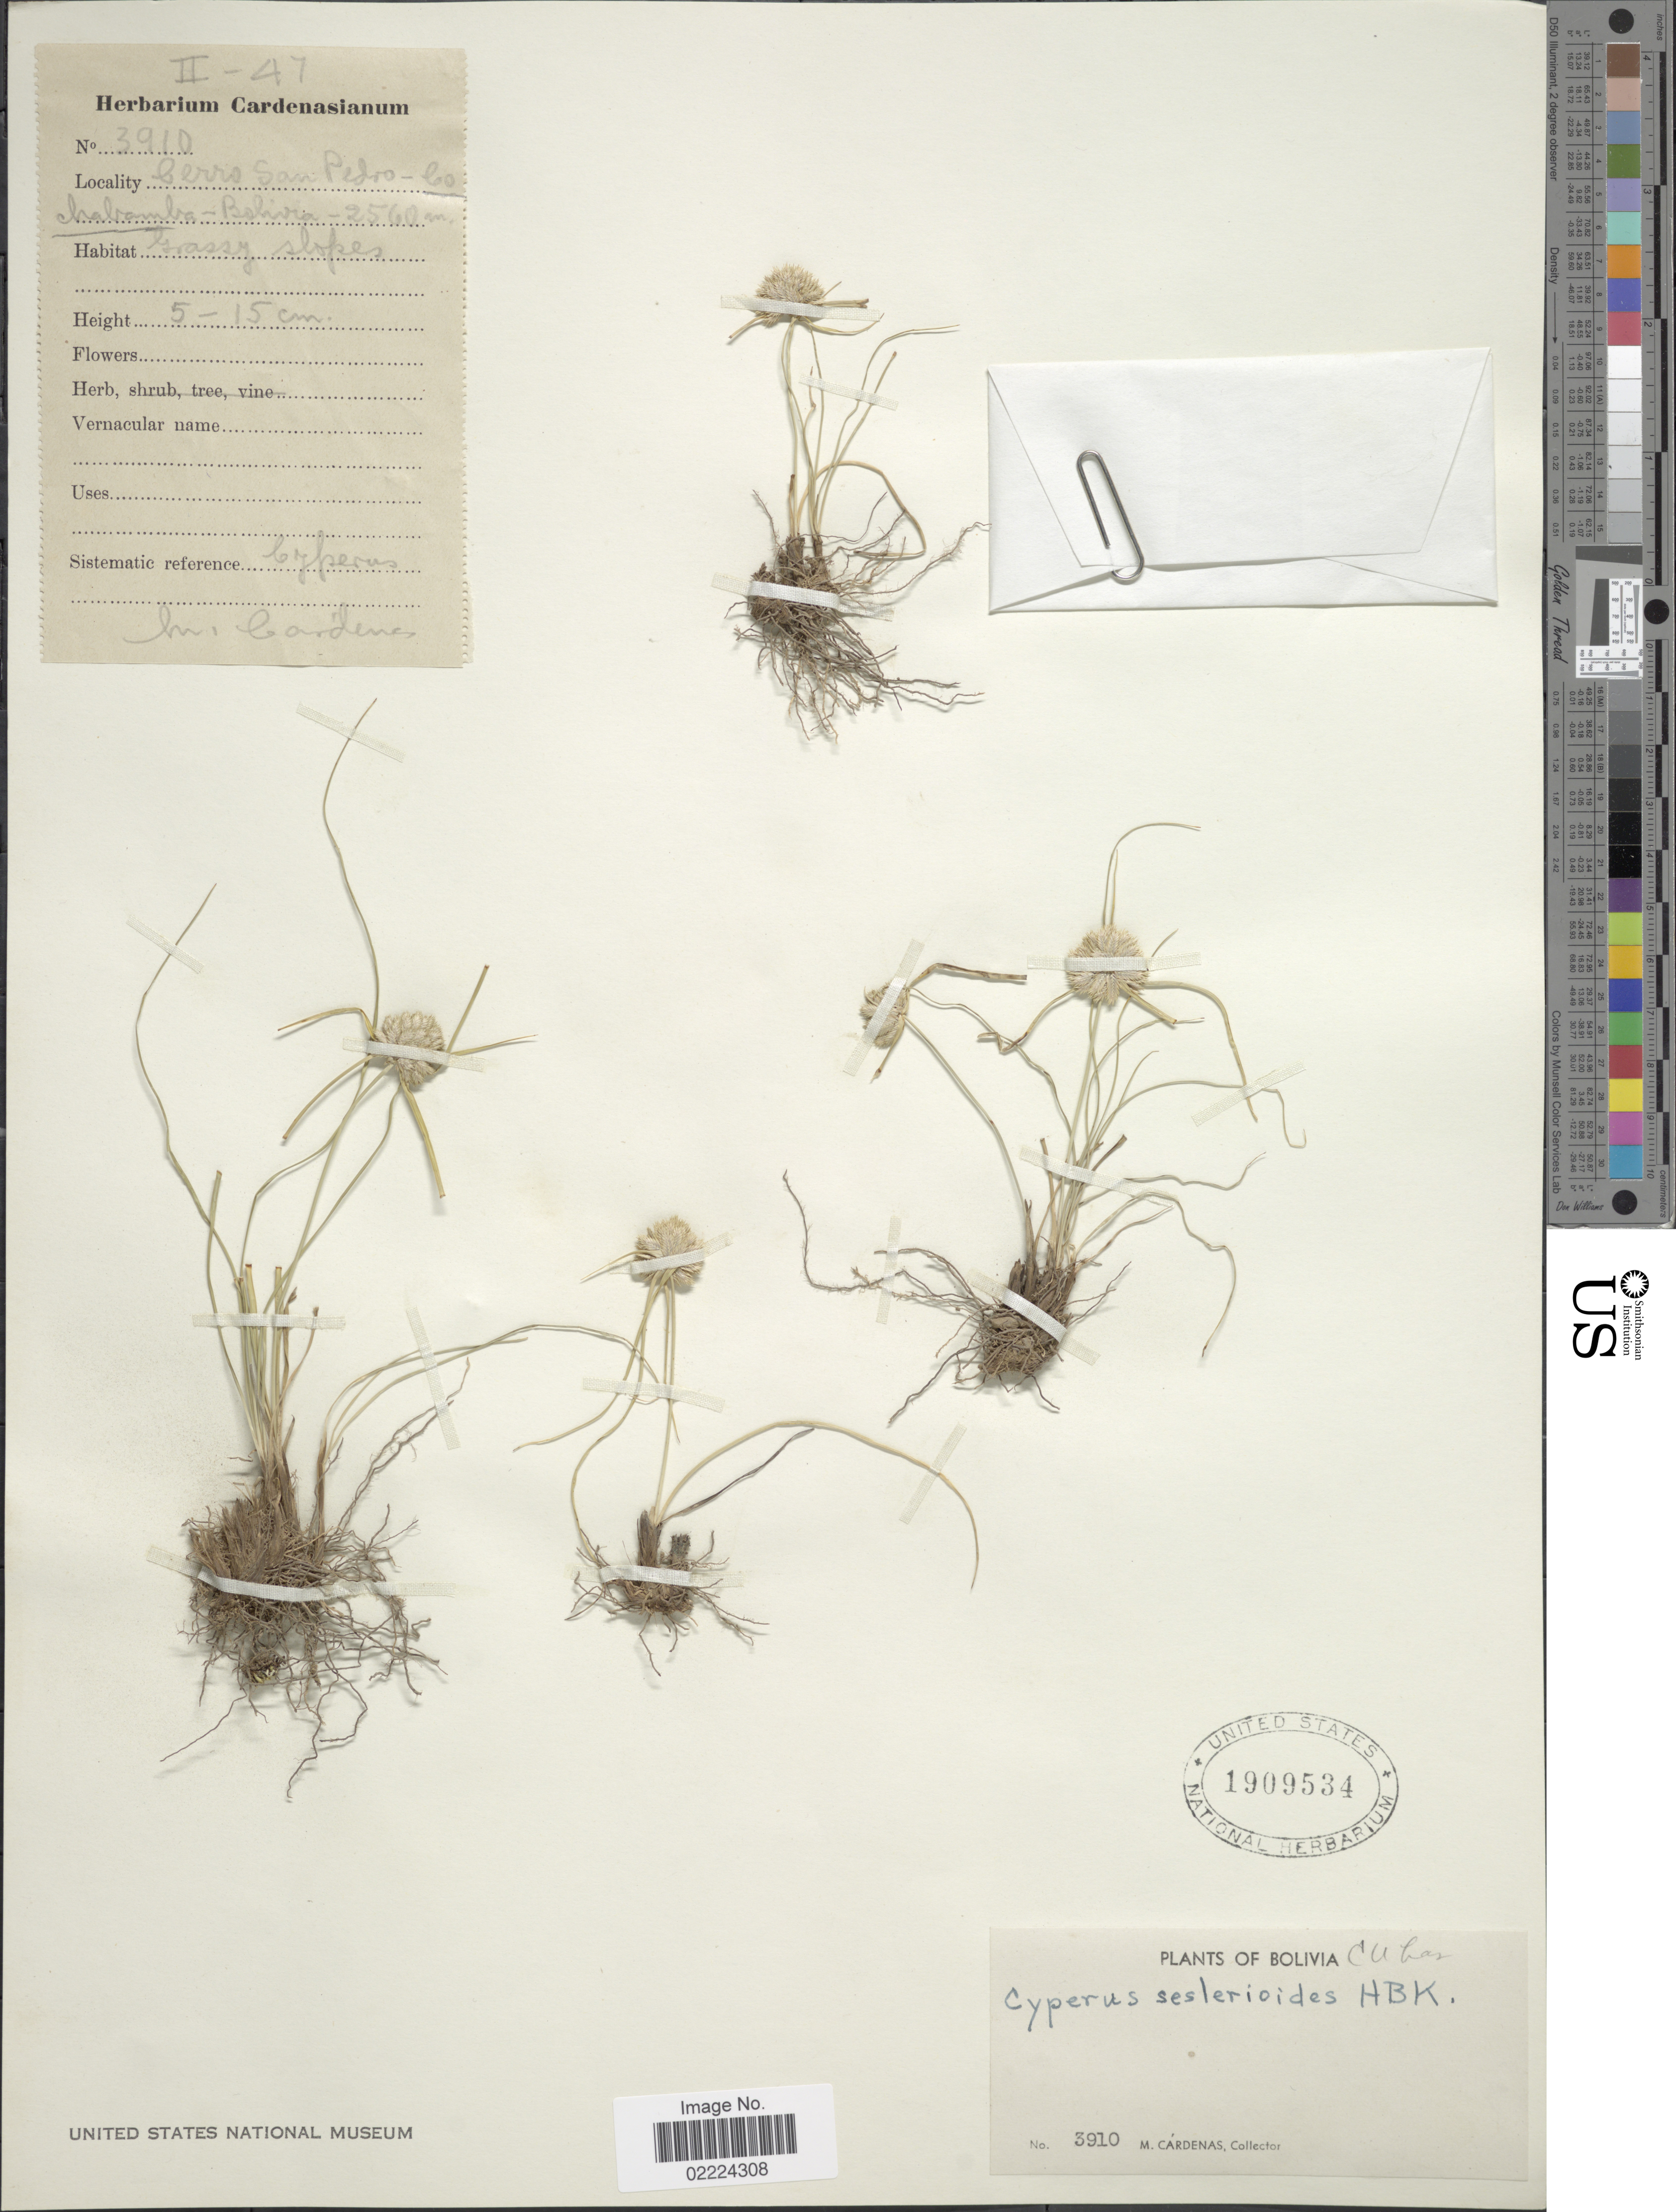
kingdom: Plantae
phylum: Tracheophyta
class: Liliopsida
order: Poales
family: Cyperaceae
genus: Cyperus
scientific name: Cyperus seslerioides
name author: Kunth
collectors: M. Cárdenas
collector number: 3910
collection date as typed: Transcribed d/m/y: /2/47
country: Bolivia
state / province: Cochabamba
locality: Cerro San Pedro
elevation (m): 2560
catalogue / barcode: US 1909534